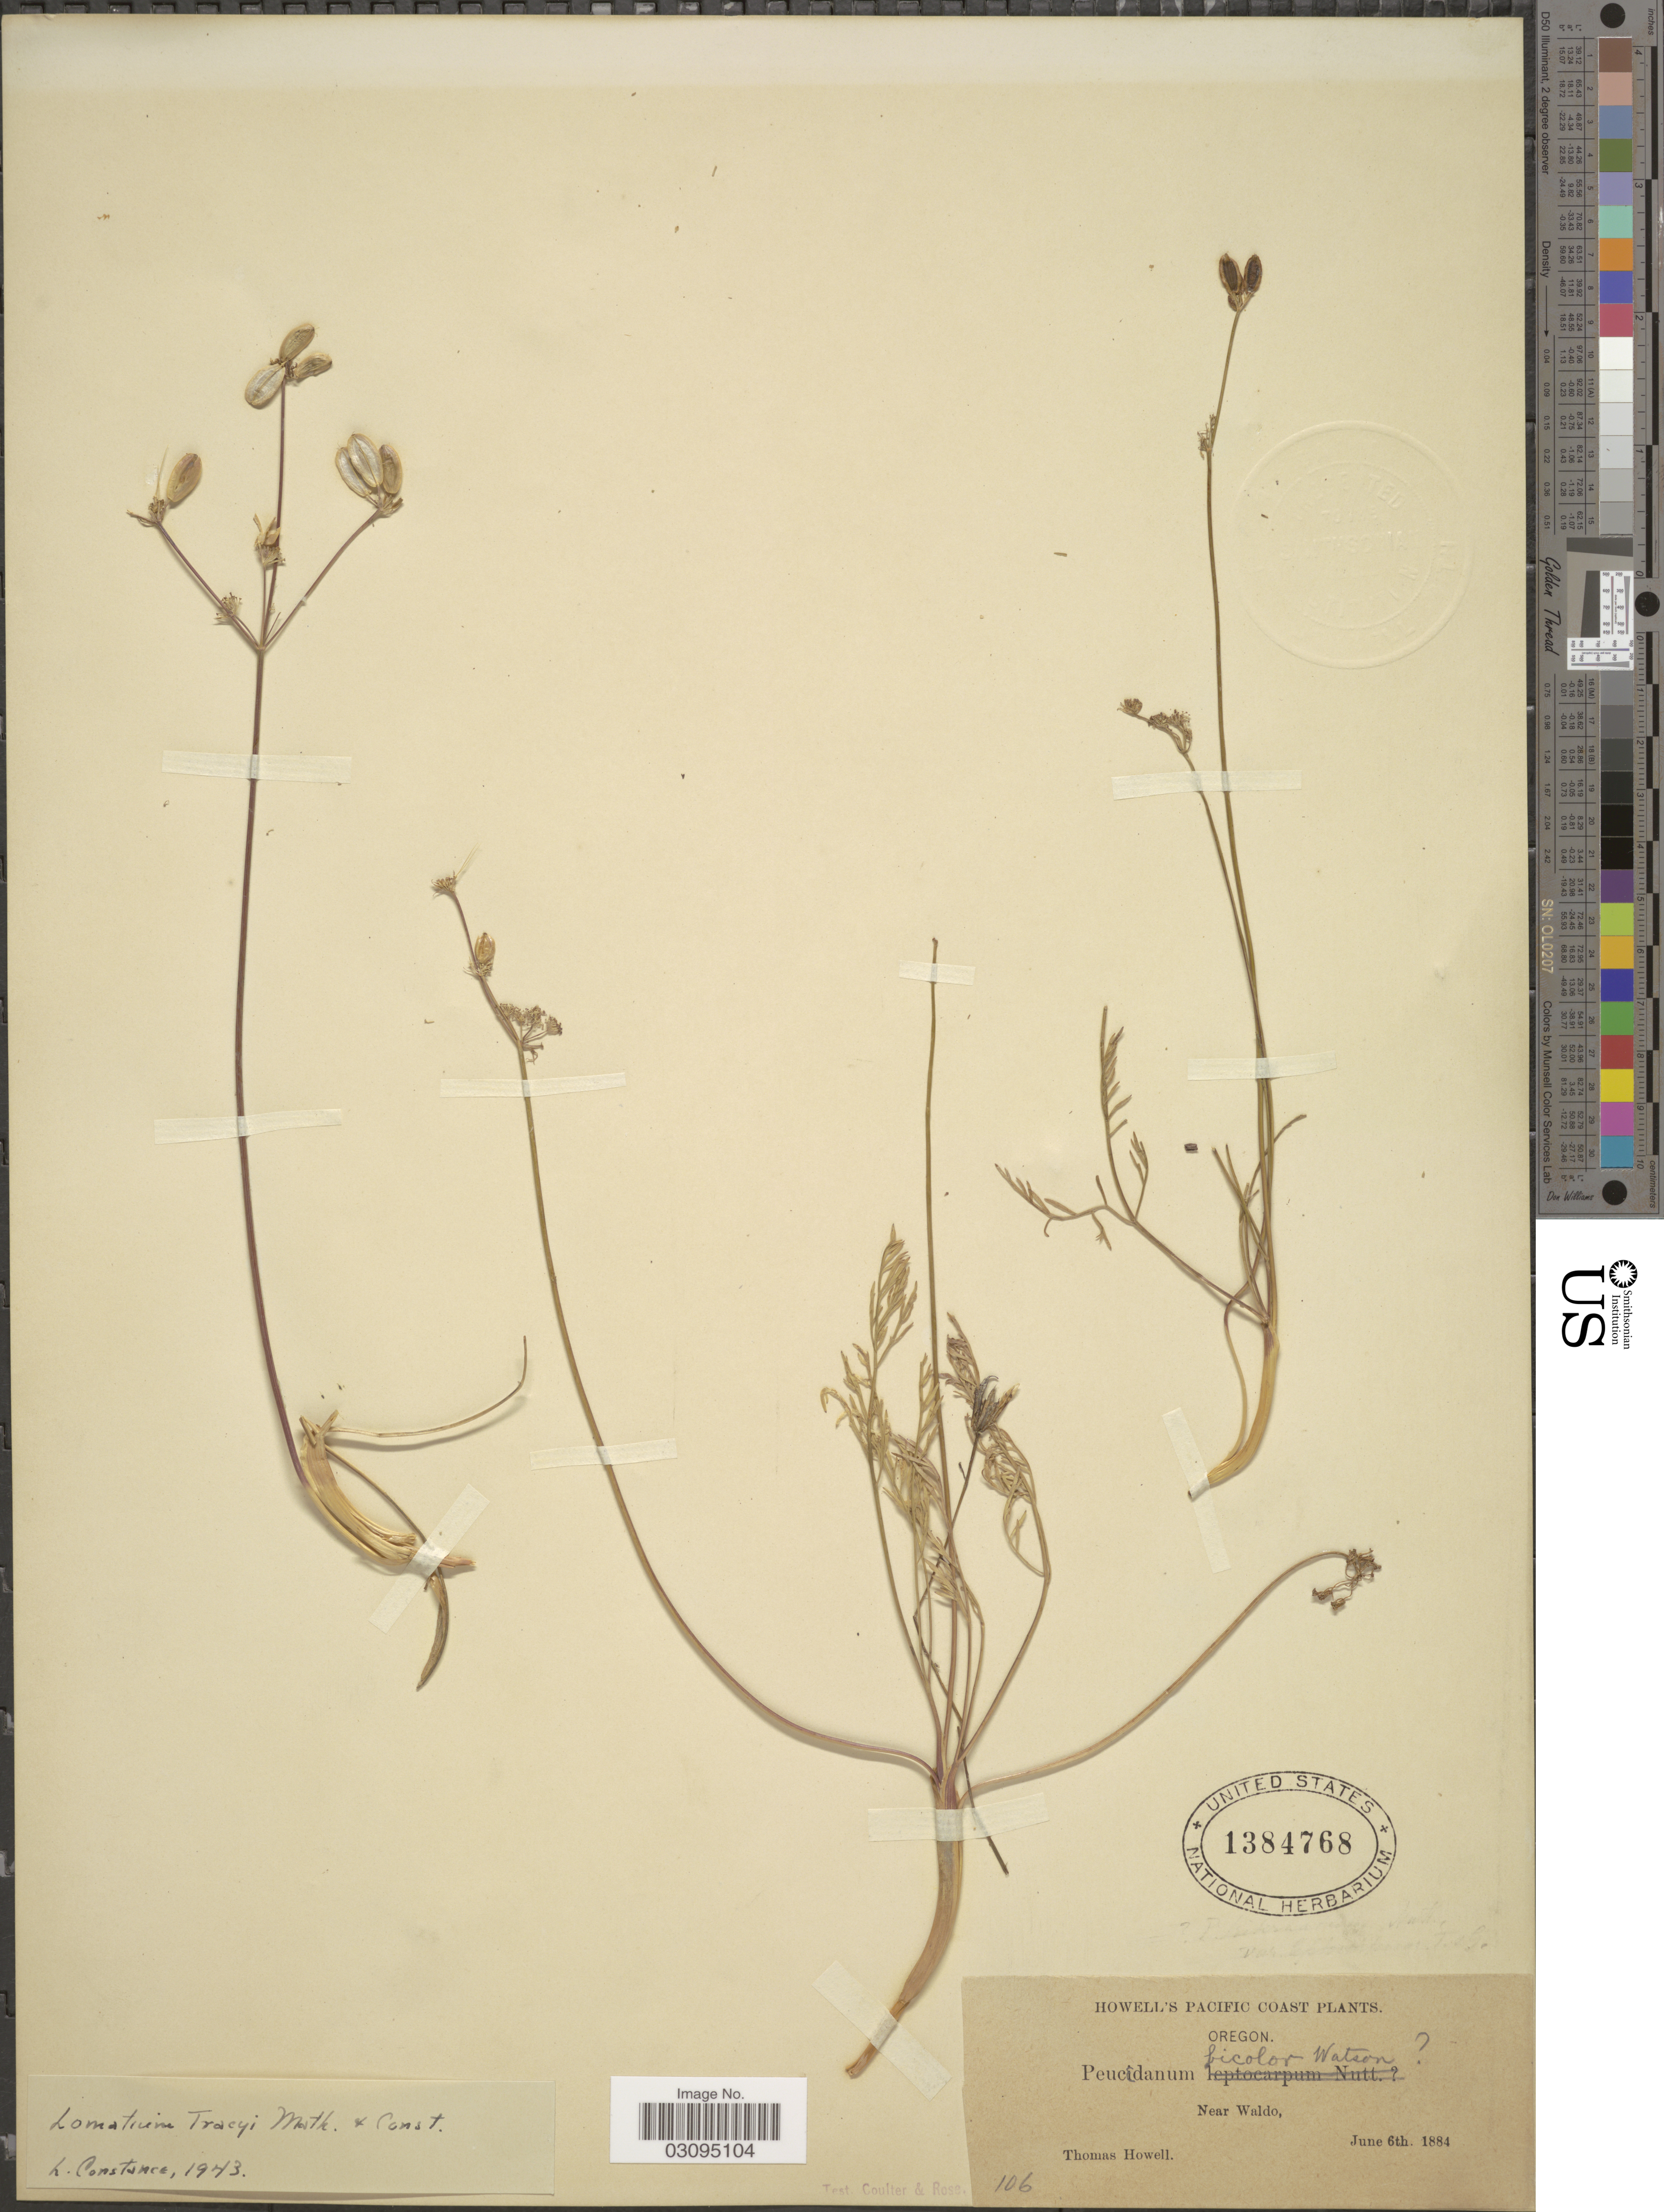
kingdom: Plantae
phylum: Tracheophyta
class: Magnoliopsida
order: Apiales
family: Apiaceae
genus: Lomatium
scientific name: Lomatium tracyi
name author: Mathias & Constance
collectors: T. Howell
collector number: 106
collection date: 1884-06-06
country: United States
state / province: Oregon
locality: Pacific Coast, Near Waldo.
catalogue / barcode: US 1384768